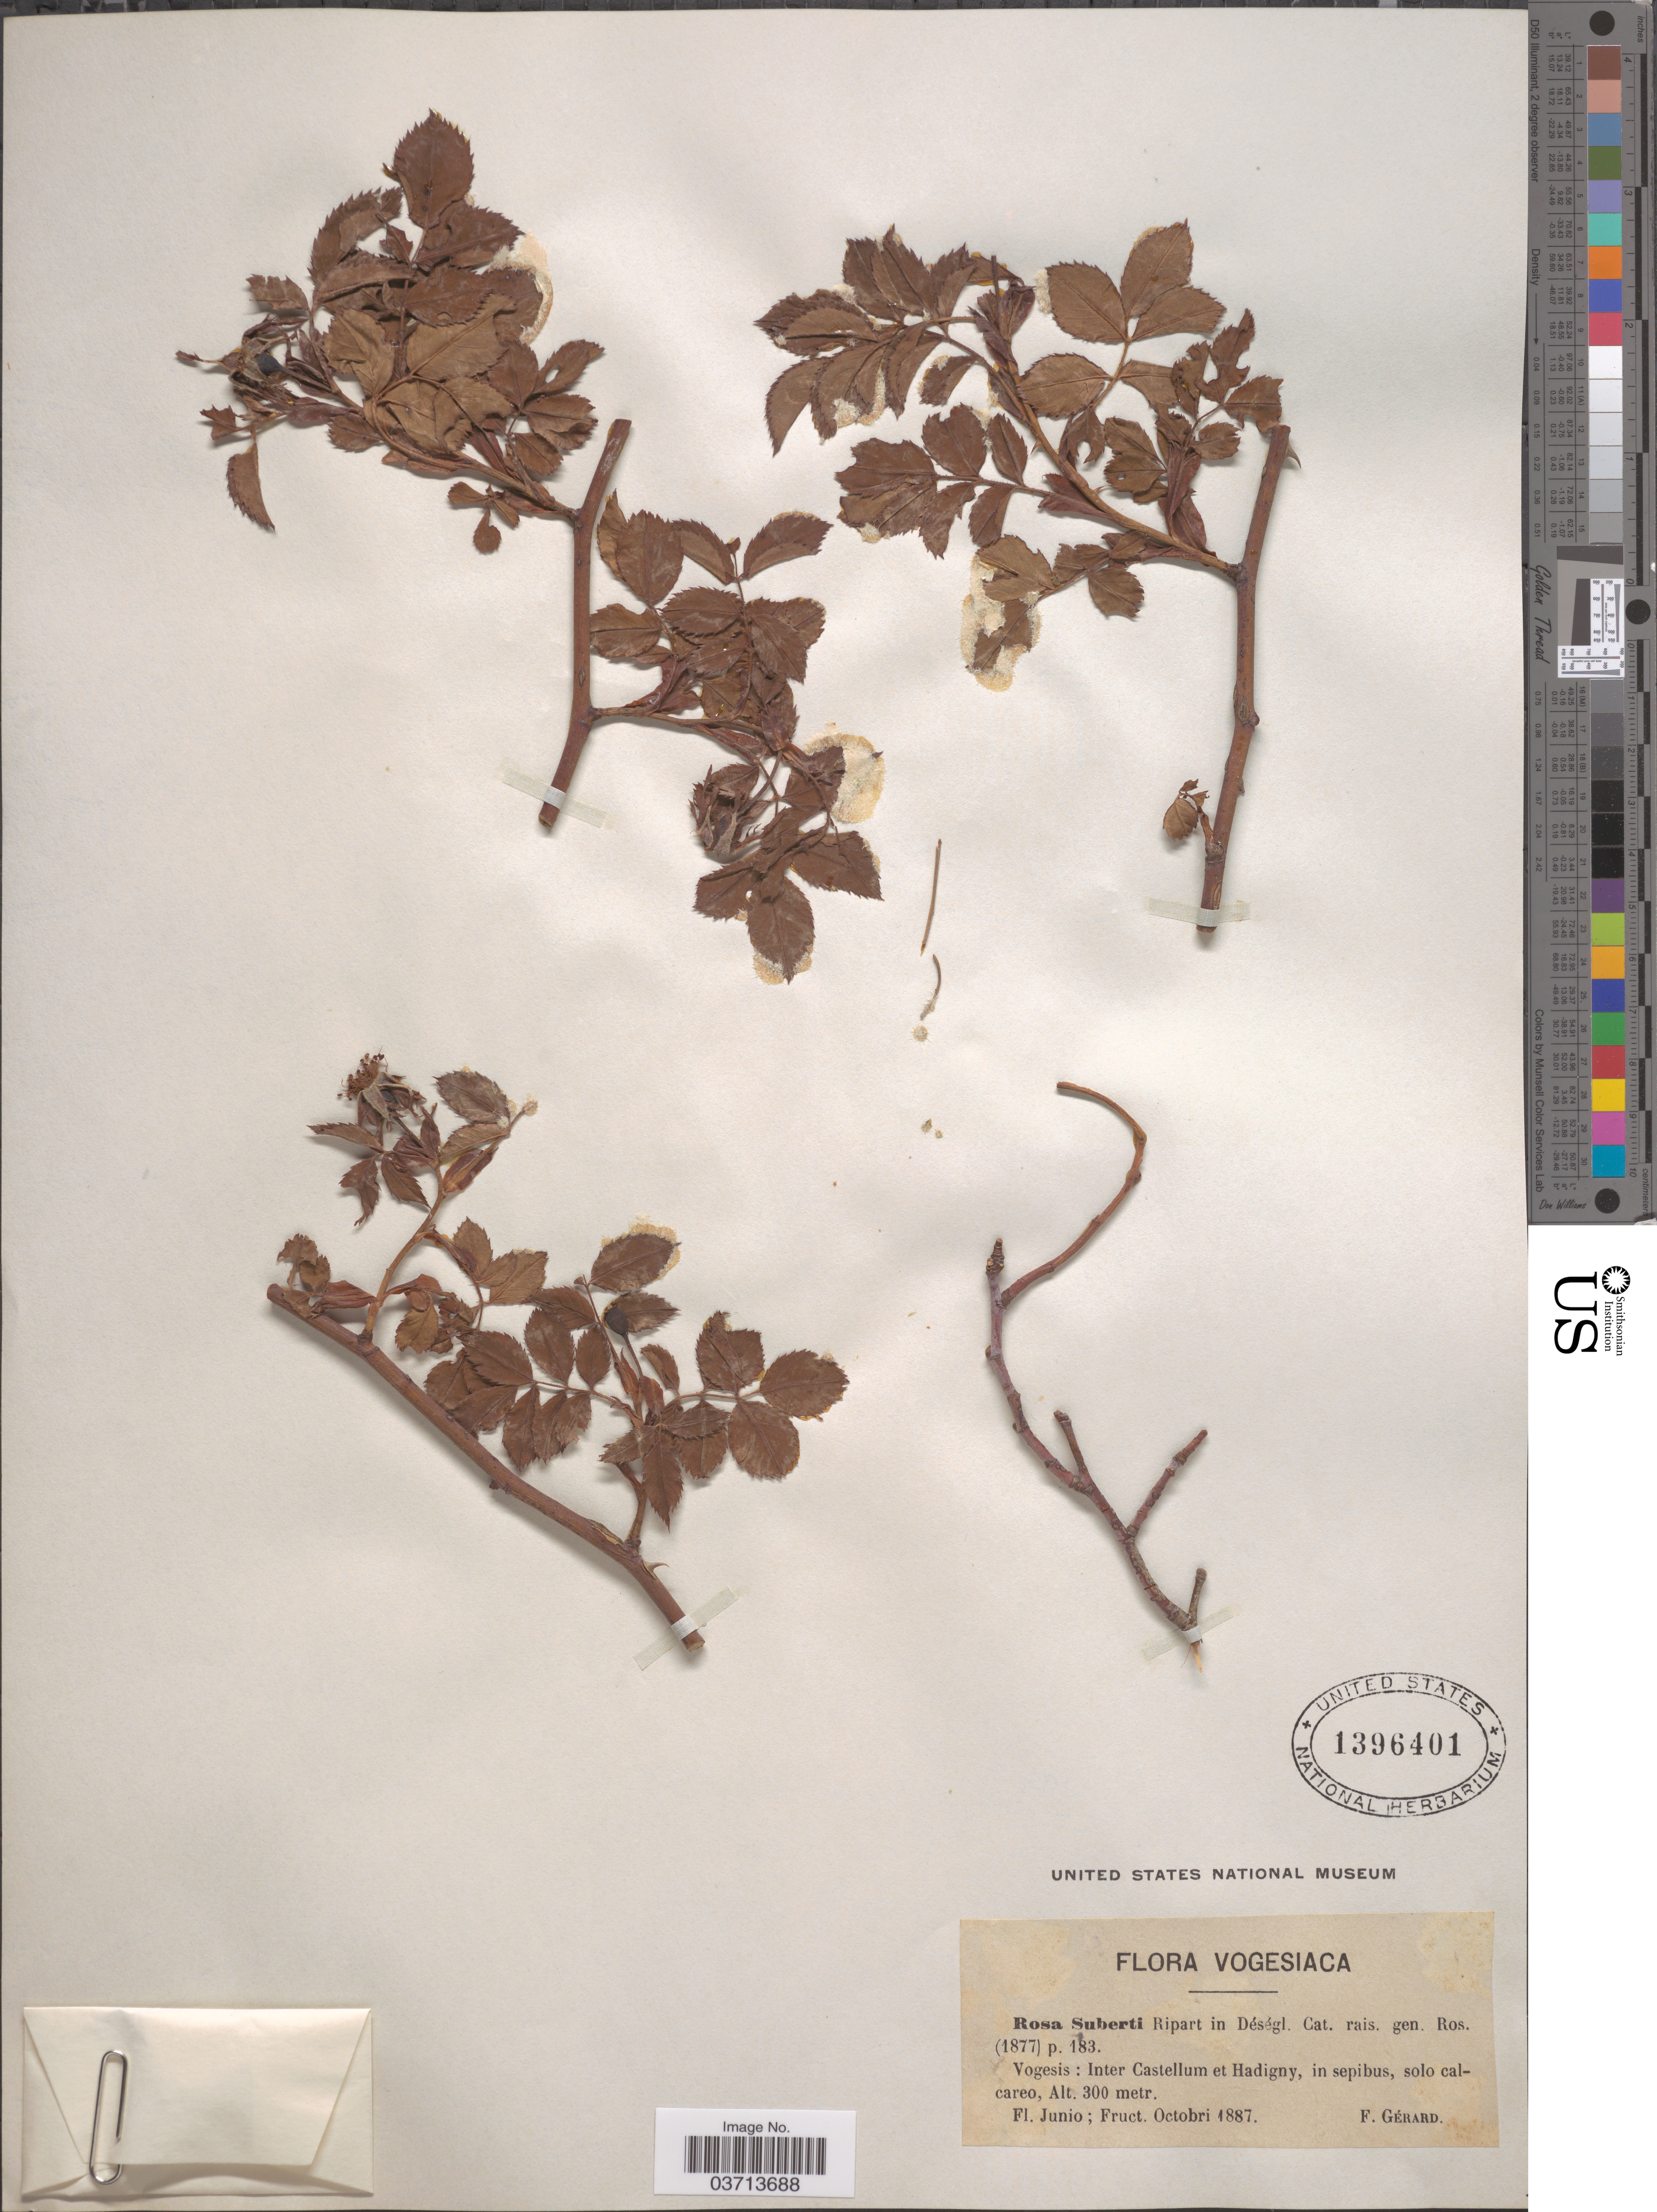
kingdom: Plantae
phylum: Tracheophyta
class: Magnoliopsida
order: Rosales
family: Rosaceae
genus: Rosa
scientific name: Rosa subertii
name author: Ripart ex Déségl.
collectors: F. Gérard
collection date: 1887-06/1887-10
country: France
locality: Vogesiaca. Vogesis: Inter Castellum et Hadigny, in sepibus.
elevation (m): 300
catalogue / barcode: US 1396401